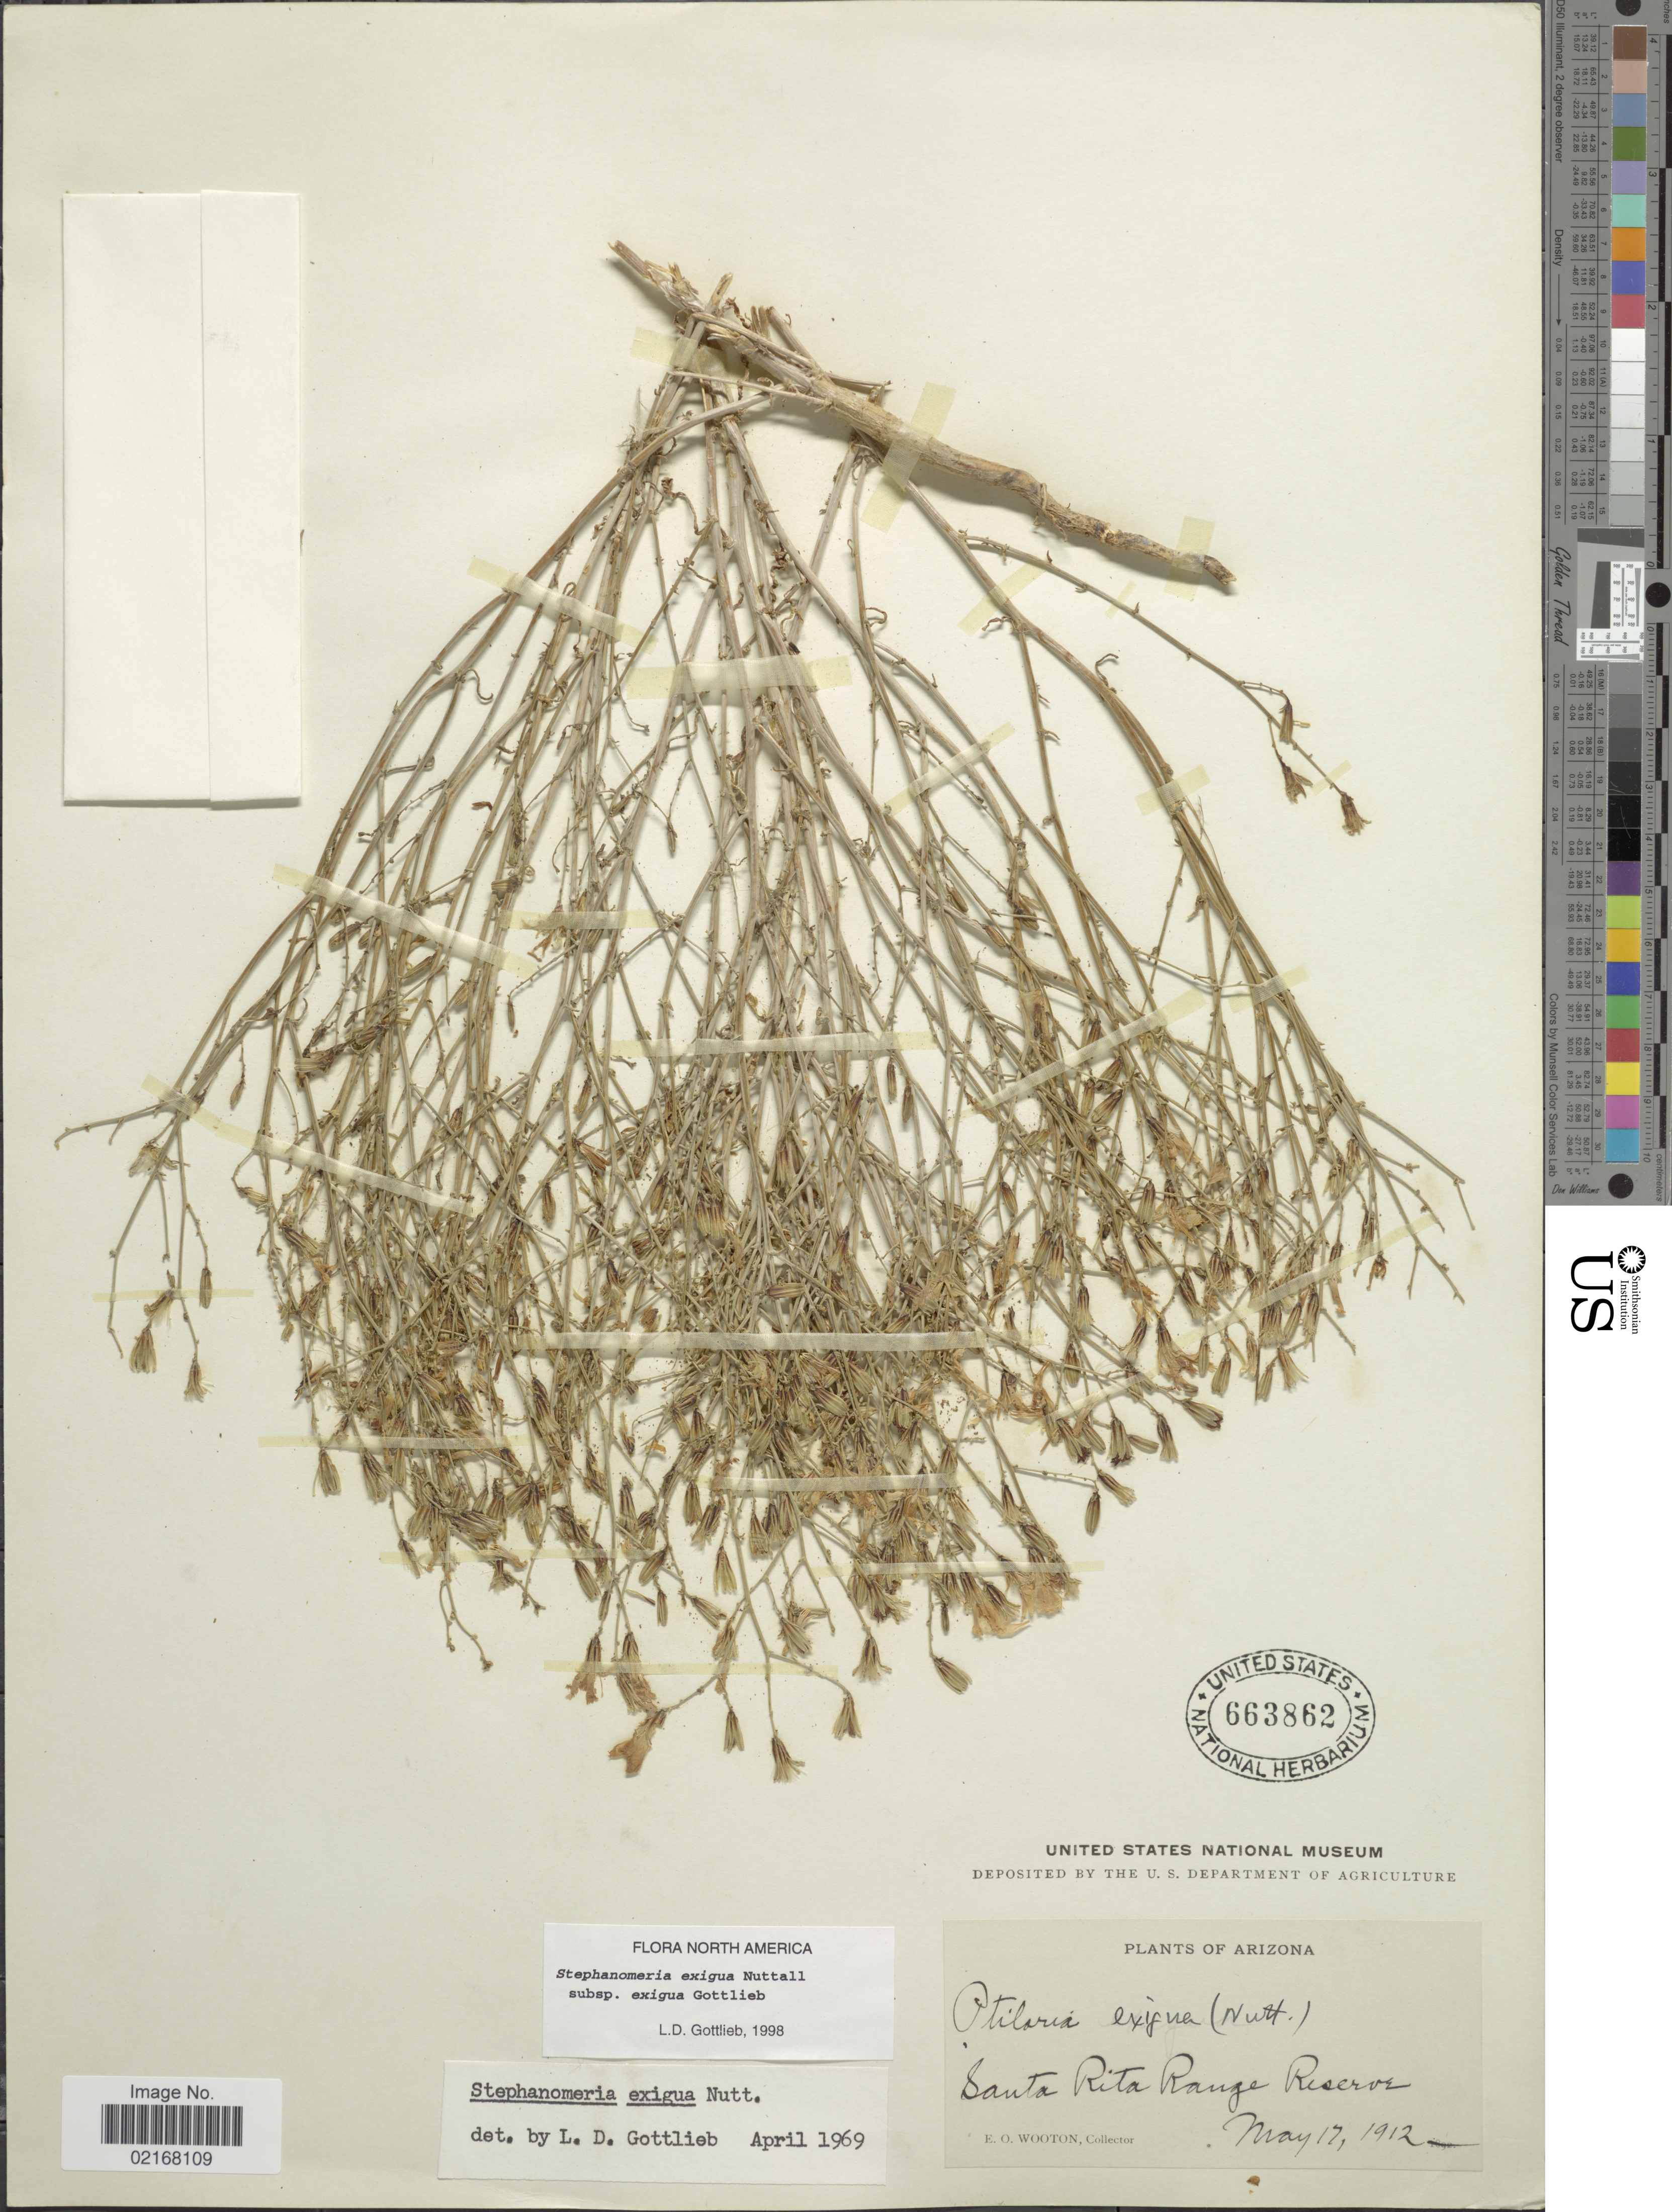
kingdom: Plantae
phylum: Tracheophyta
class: Magnoliopsida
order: Asterales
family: Asteraceae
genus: Stephanomeria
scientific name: Stephanomeria exigua subsp. exigua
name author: Nutt.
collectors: E. O. Wooton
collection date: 1912-05-17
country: United States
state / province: Arizona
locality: Santa Rita Range Reserve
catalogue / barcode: US 663862